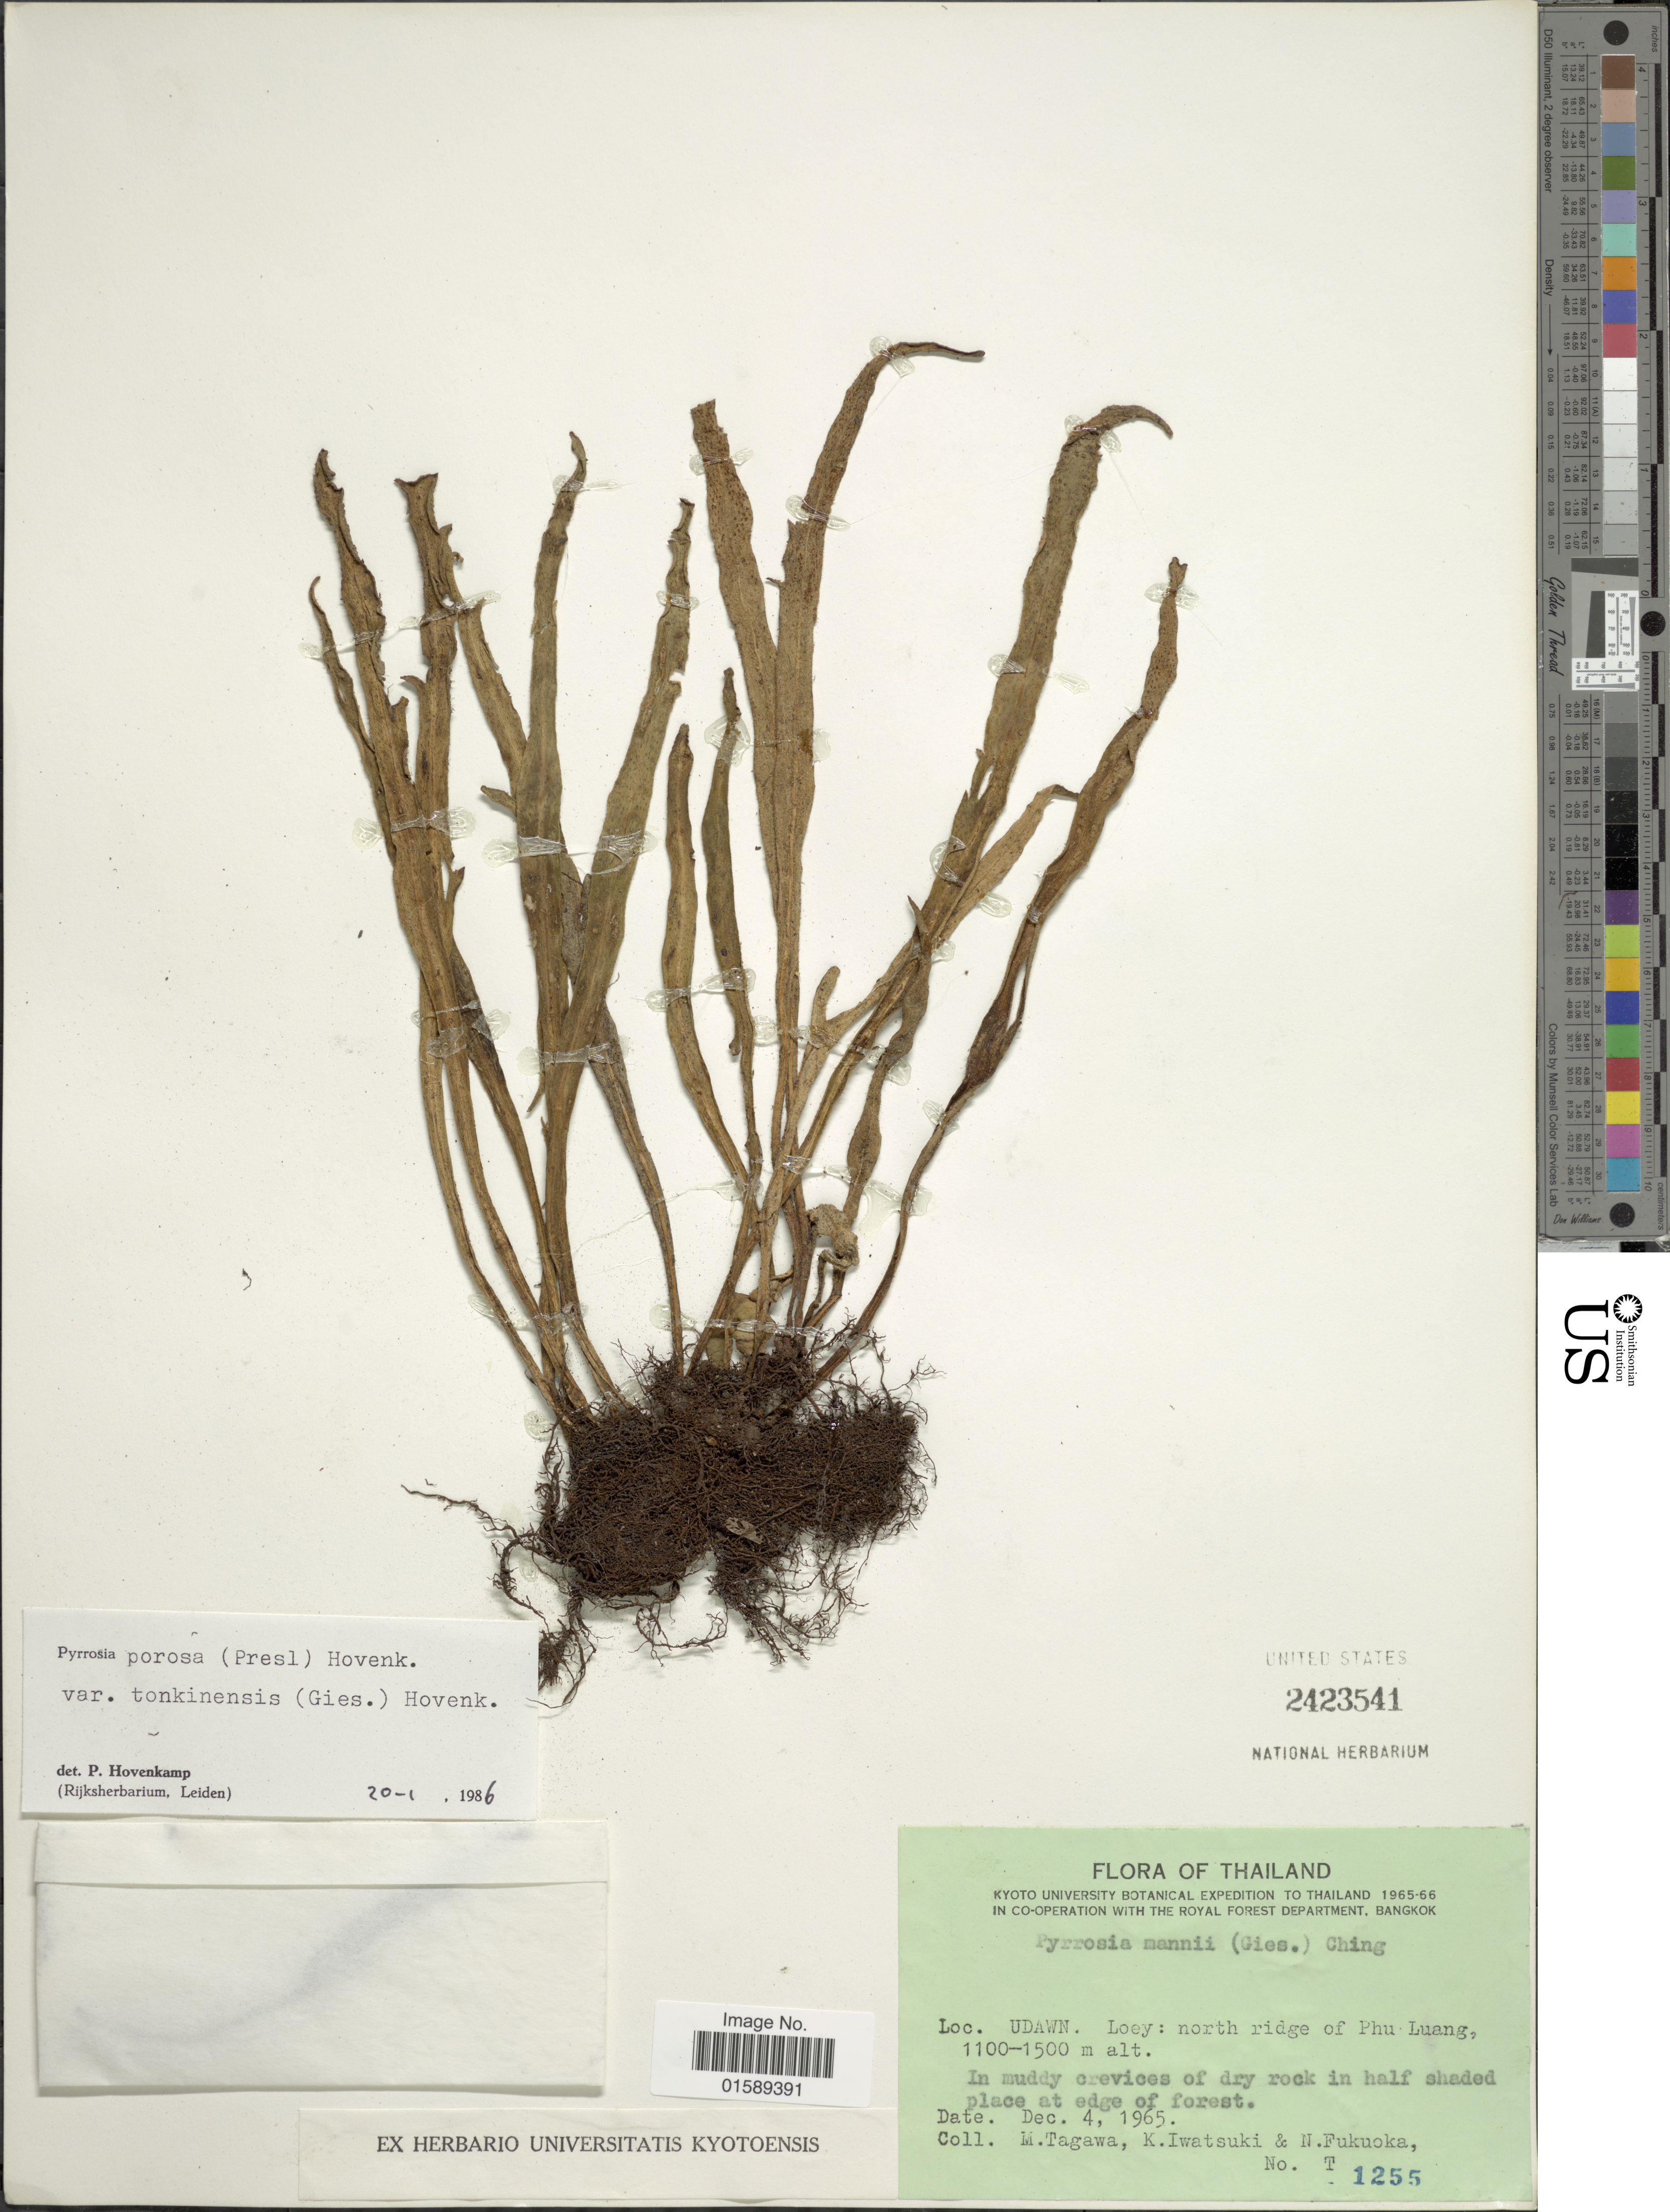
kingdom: Plantae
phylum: Tracheophyta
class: Polypodiopsida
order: Polypodiales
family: Polypodiaceae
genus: Pyrrosia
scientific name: Pyrrosia porosa var. tonkinensis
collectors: M. Tagawa, K. Iwatsuki & N. Fukuoka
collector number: T1255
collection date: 1965-12-04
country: Thailand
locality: Thailand, Udawn. Loey: north ridge of Phu Luang.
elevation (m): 1100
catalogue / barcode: US 2423541